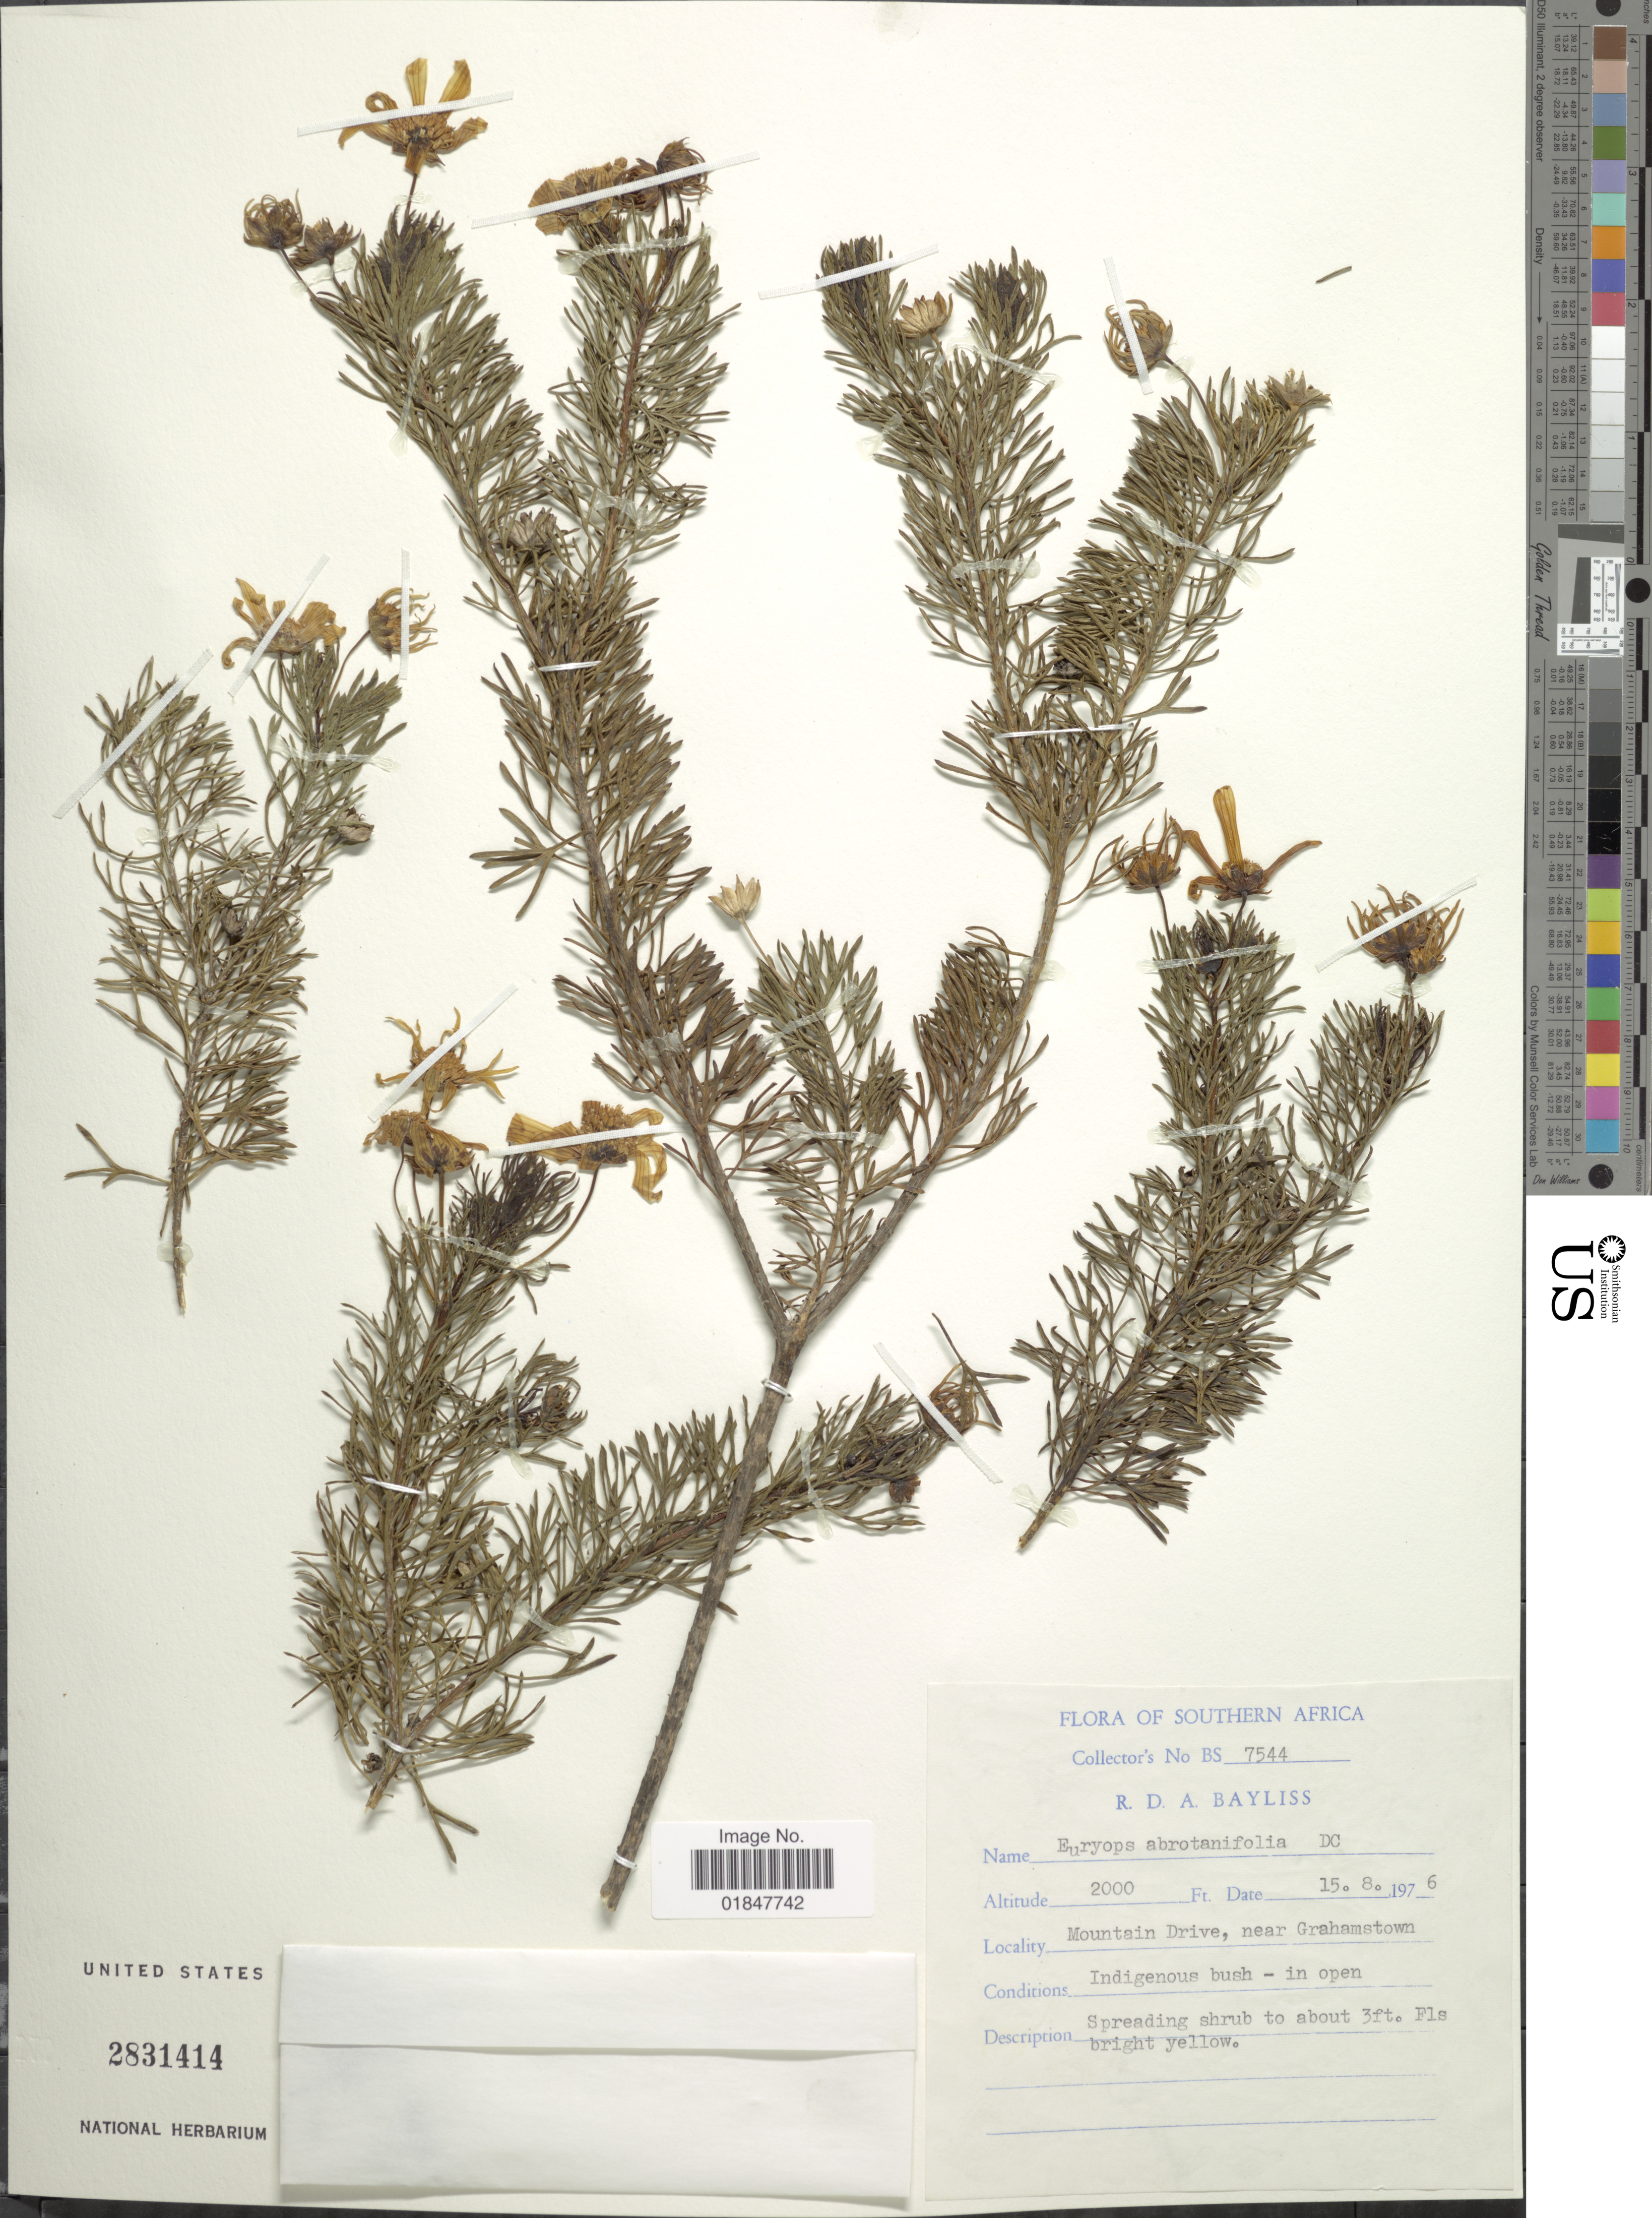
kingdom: Plantae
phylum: Tracheophyta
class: Magnoliopsida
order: Asterales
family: Asteraceae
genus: Euryops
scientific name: Euryops abrotanifolius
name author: (L.) DC.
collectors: R. Bayliss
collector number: BS7544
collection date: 1976-08-15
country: South Africa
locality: Mountain Drive, near Grahamstown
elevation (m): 610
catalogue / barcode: US 2831414